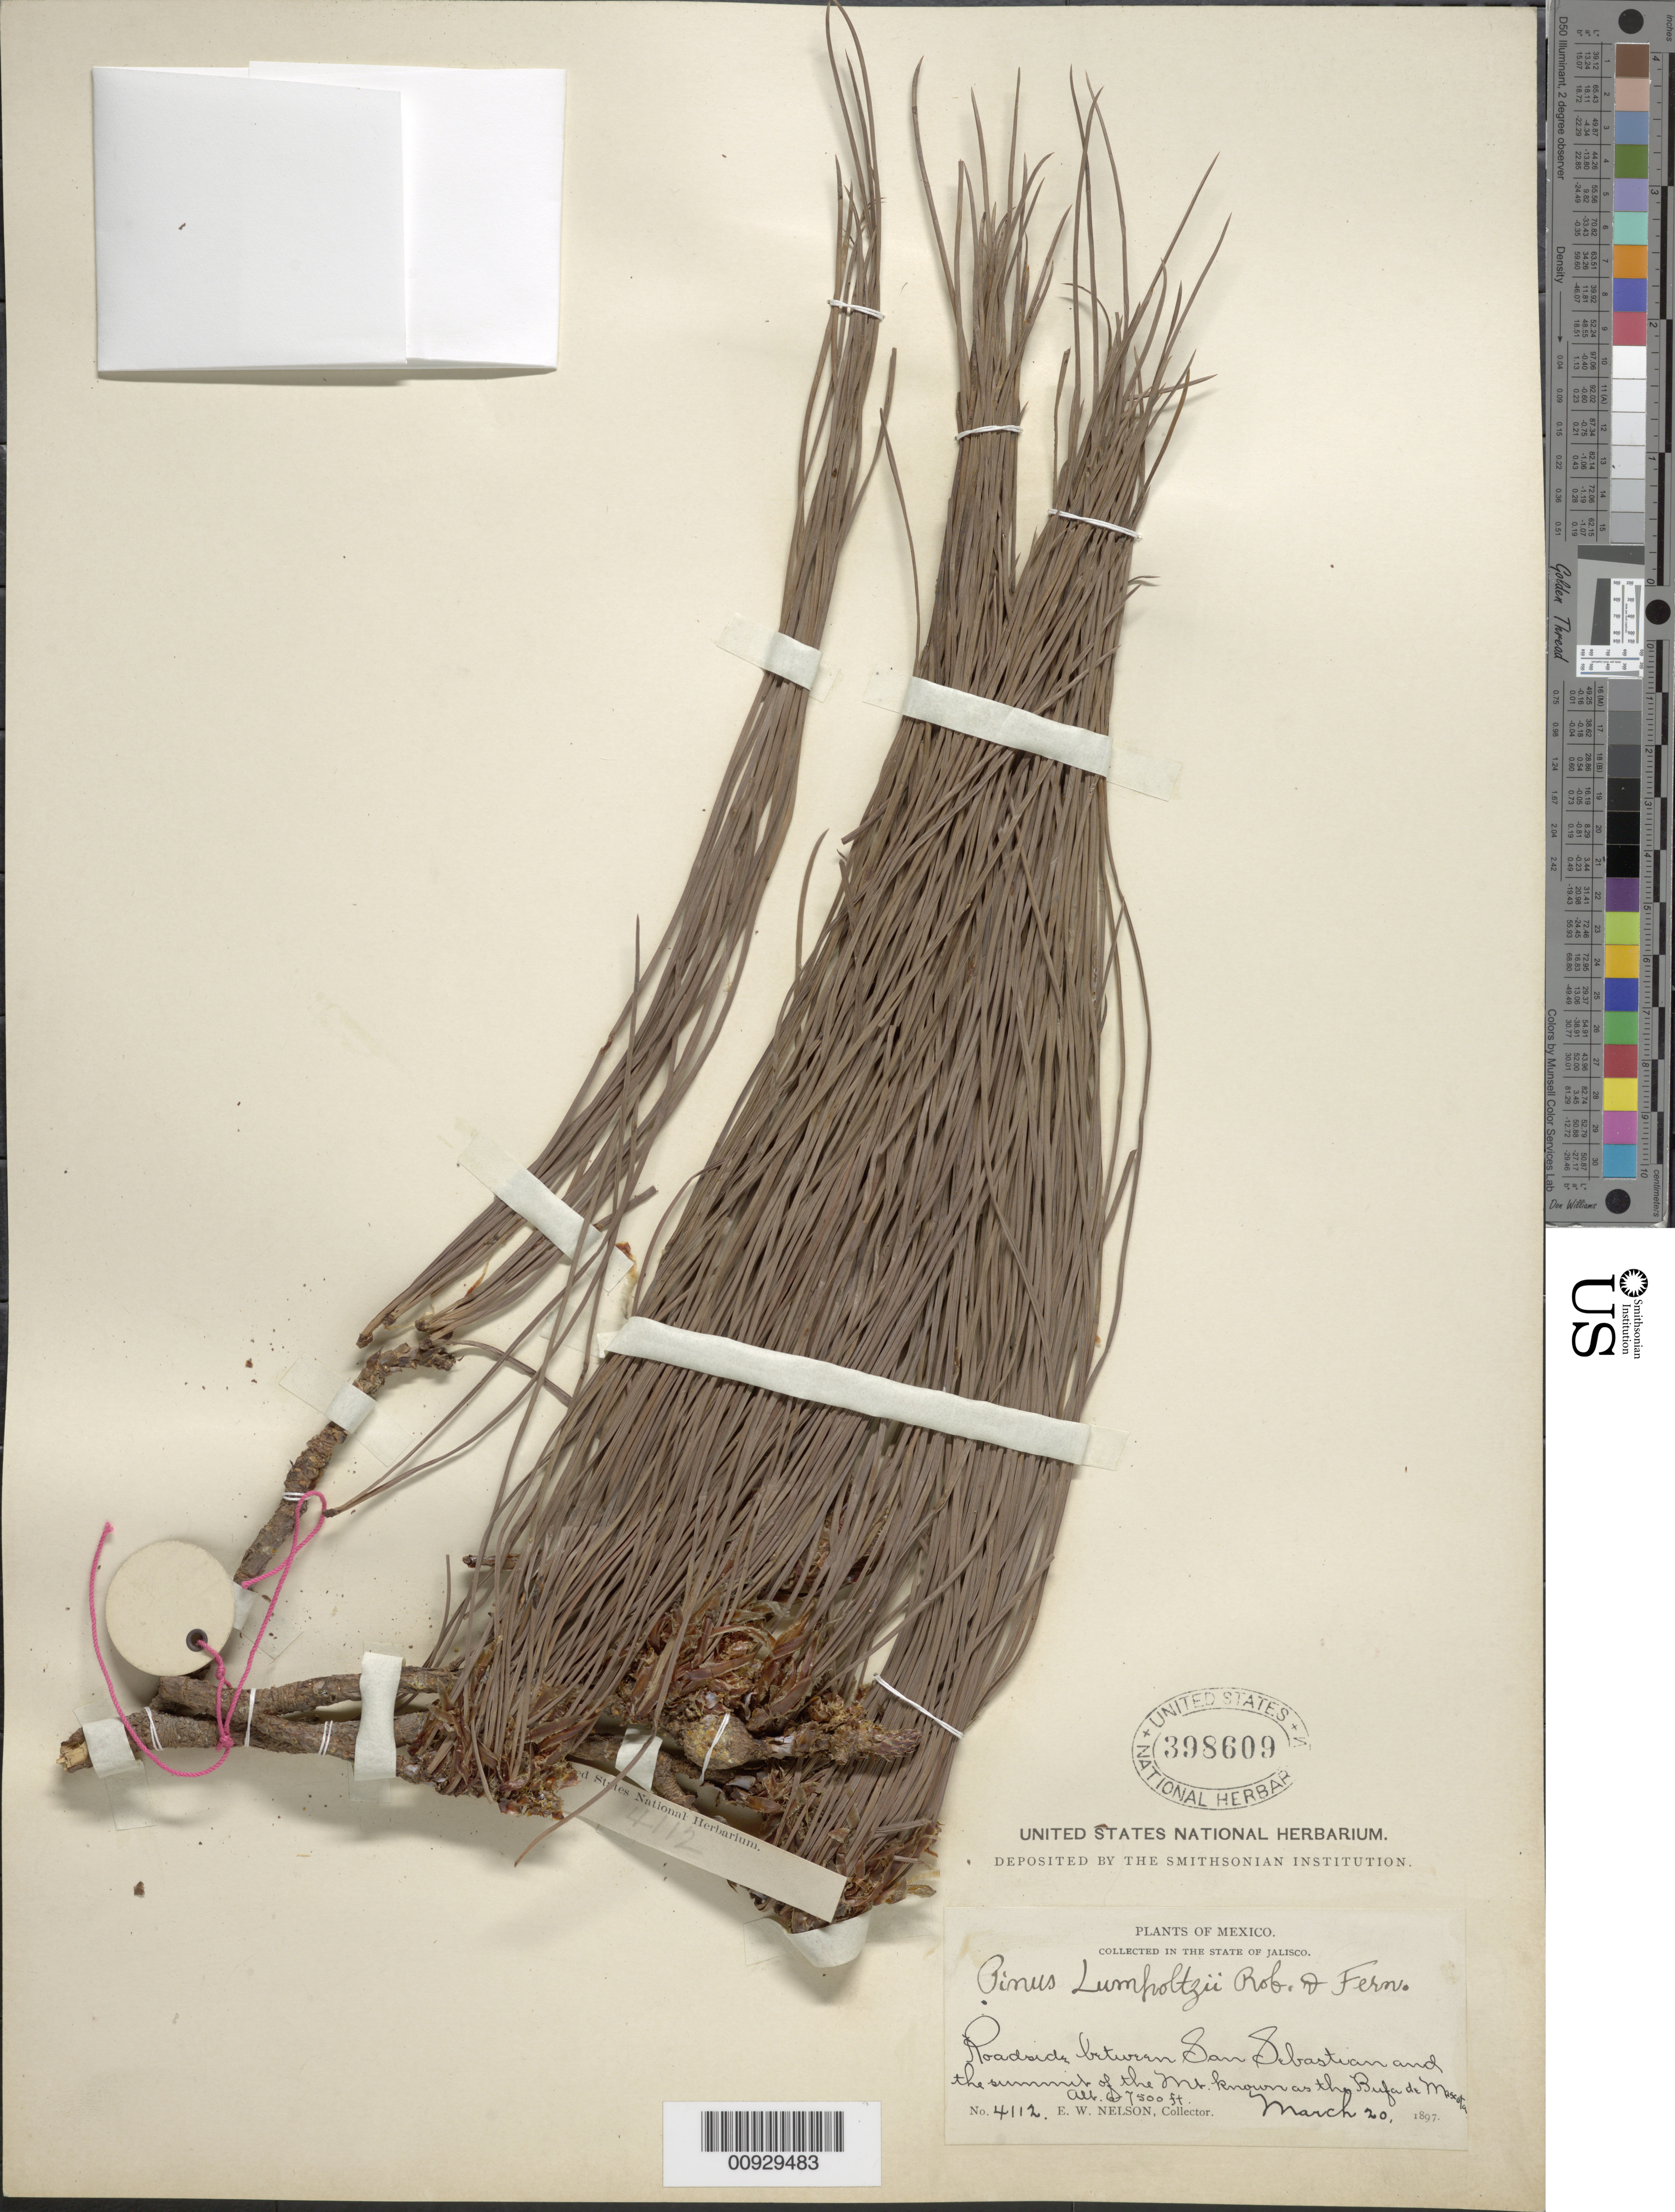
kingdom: Plantae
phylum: Tracheophyta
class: Pinopsida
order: Pinales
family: Pinaceae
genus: Pinus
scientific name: Pinus lumholtzii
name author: B.L. Rob. & Fernald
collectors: E. W. Nelson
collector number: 4112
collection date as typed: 20 Mar 1897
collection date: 1897-03-20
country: Mexico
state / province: Jalisco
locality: Roadside between San Sebastian and the summit of the Mt. known as the Bufa de Mascota.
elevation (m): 2286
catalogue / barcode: US 398609